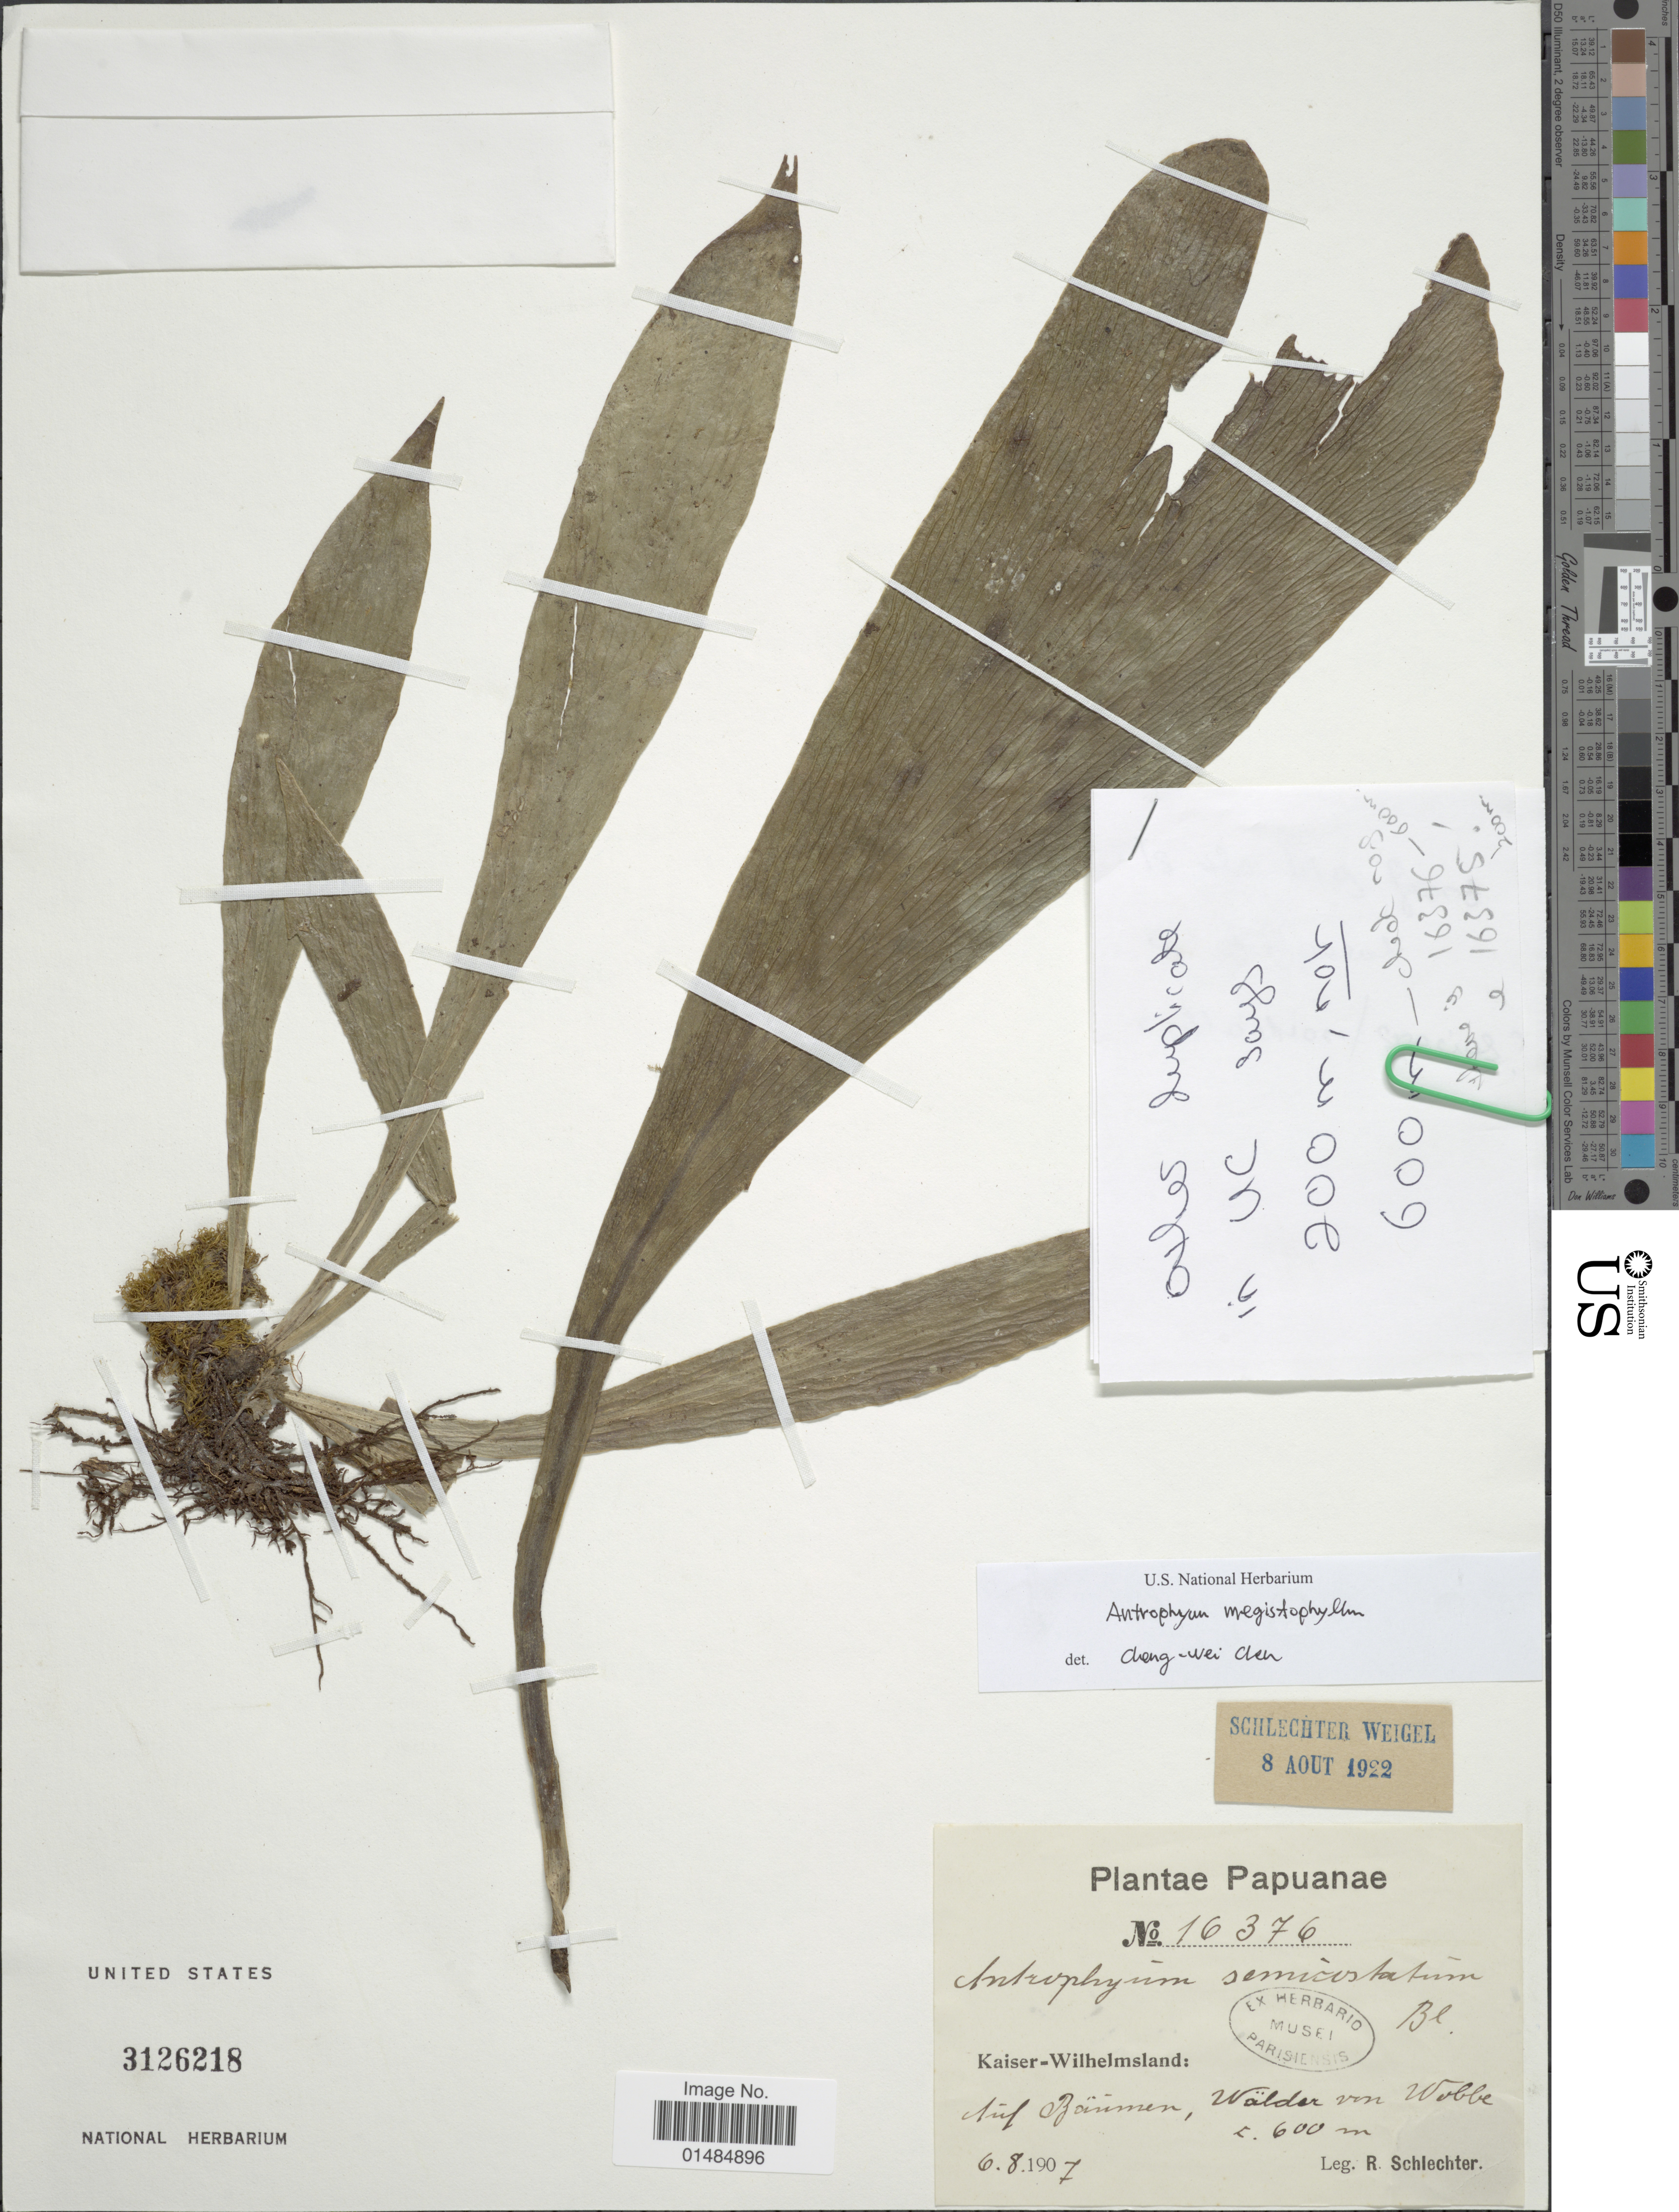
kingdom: Plantae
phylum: Tracheophyta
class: Polypodiopsida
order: Polypodiales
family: Pteridaceae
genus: Antrophyum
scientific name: Antrophyum megistophyllum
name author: Copel.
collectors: F. R. R. Schlechter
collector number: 16376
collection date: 1907-08-06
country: Papua New Guinea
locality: Kaiser-Wilhelmsland: Auf Bäumen, Wälder von Wobbe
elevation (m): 600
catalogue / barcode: US 3126218